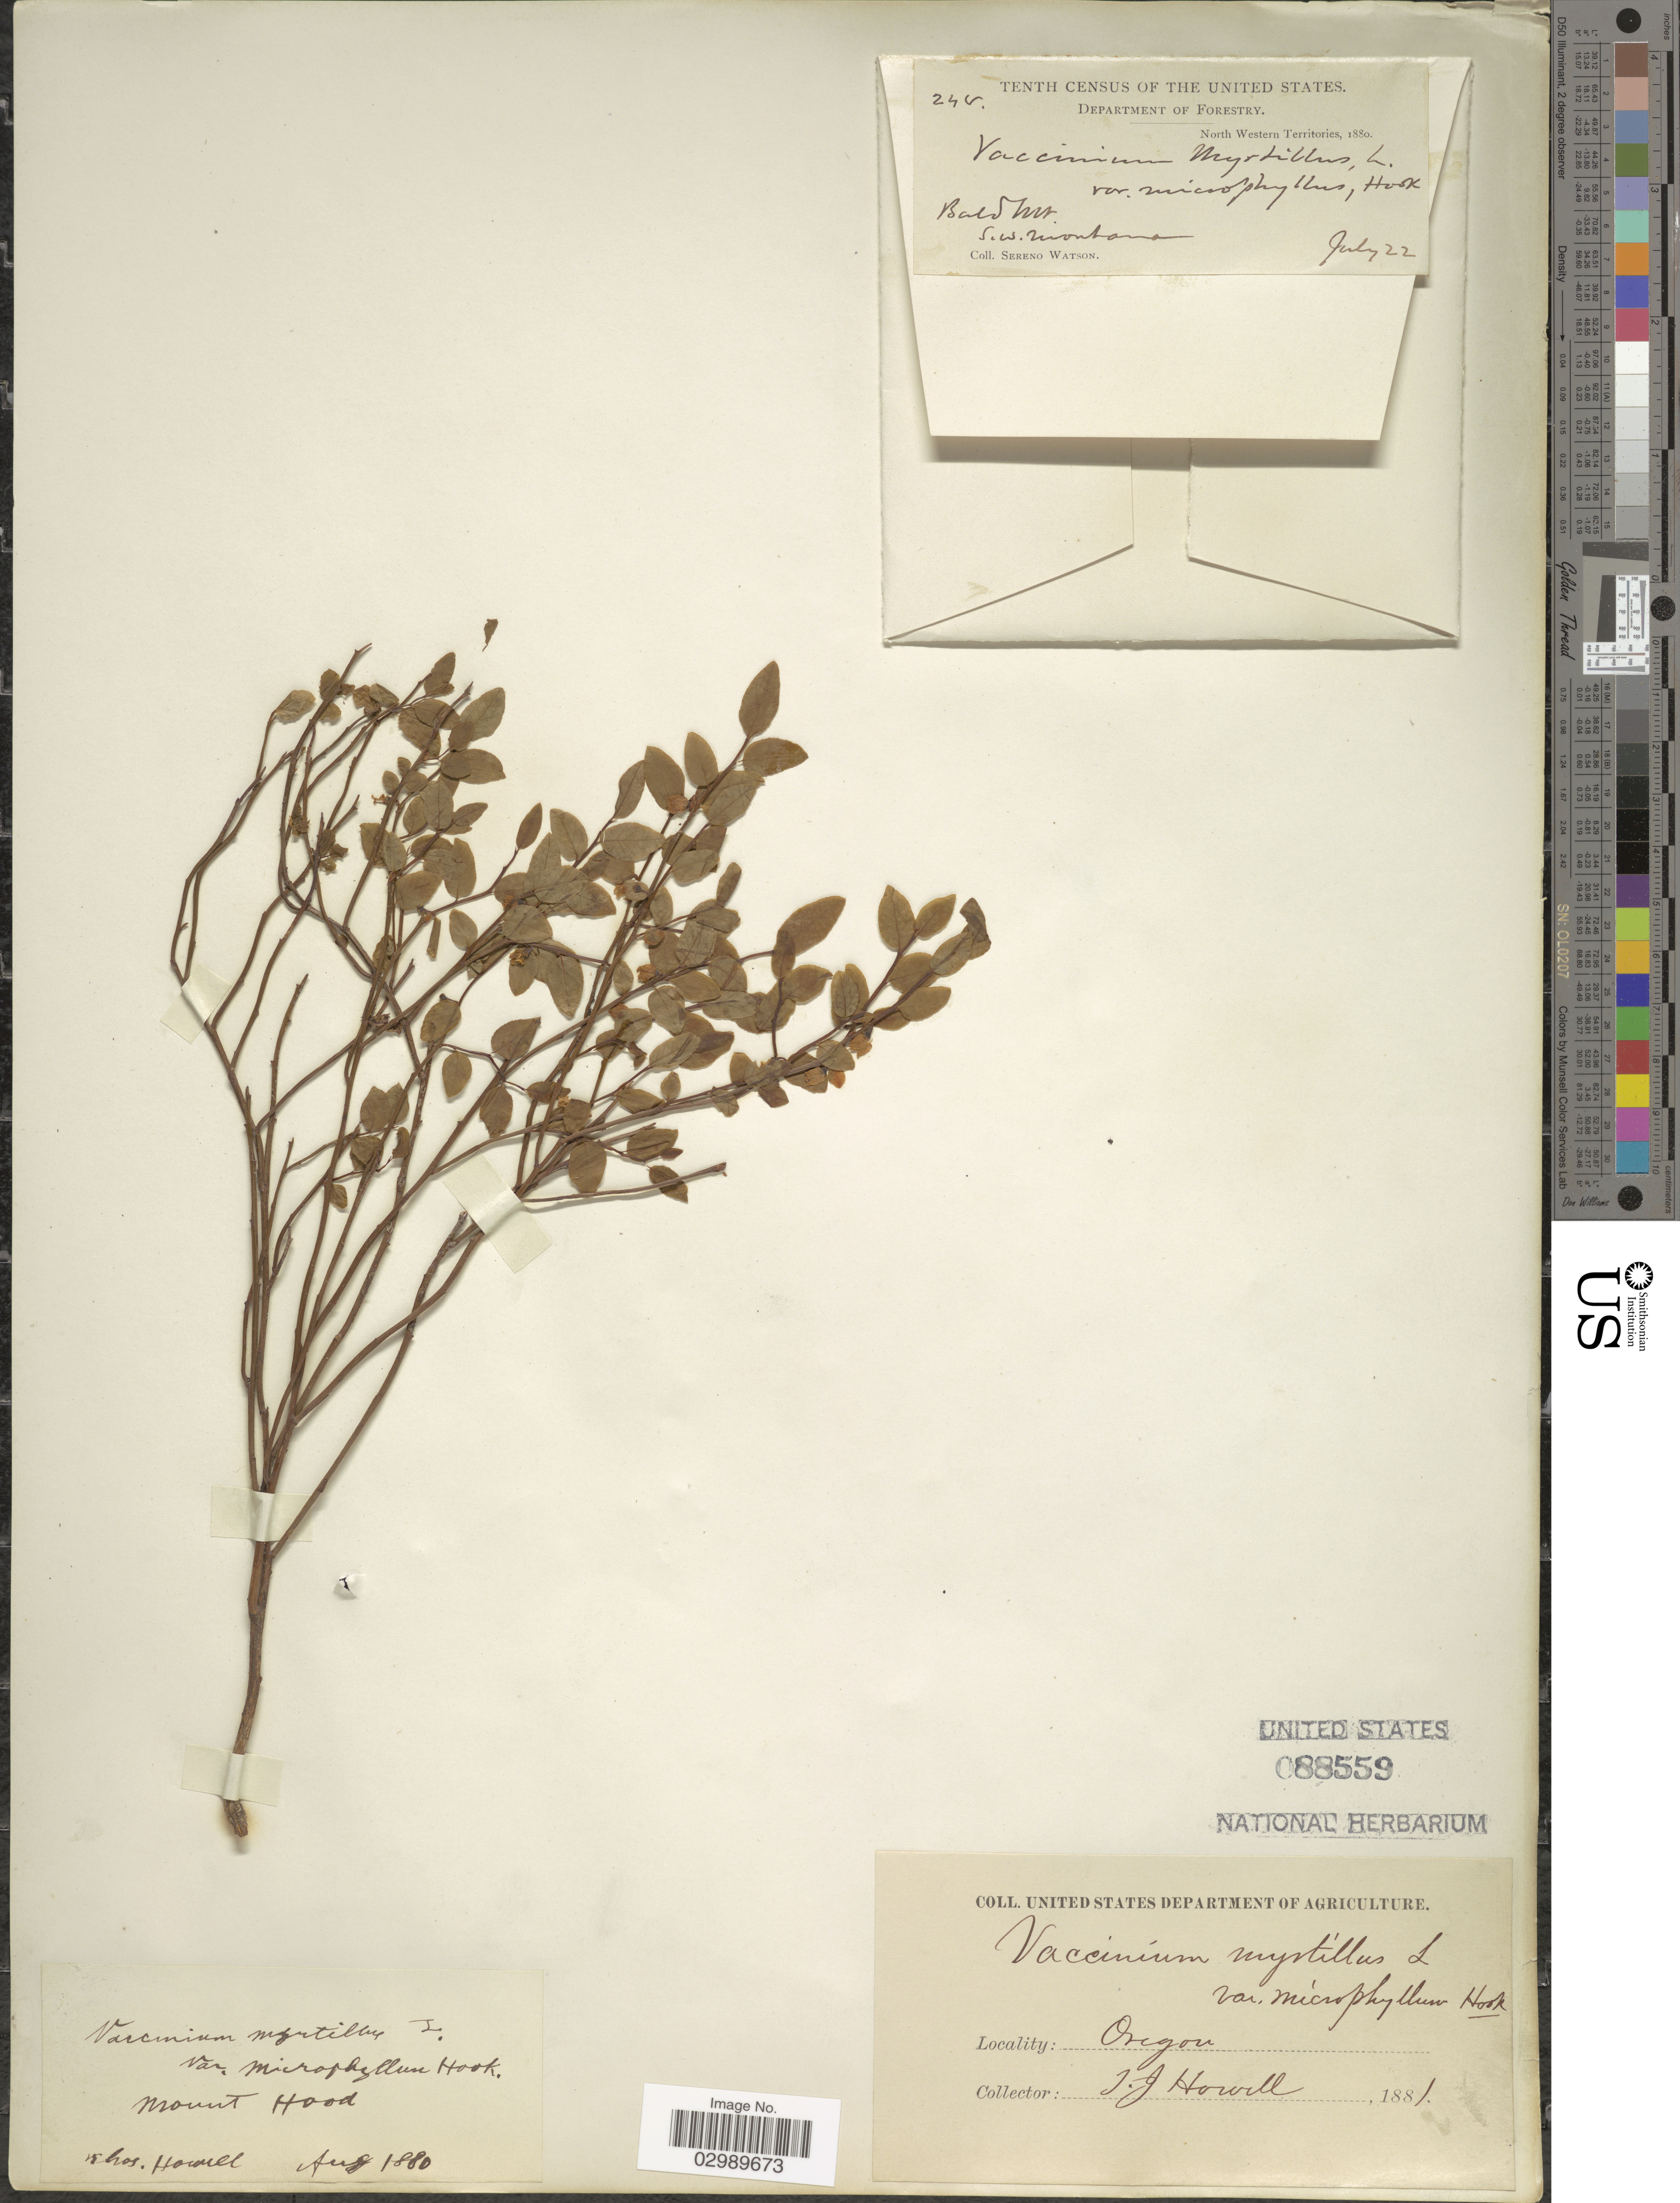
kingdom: Plantae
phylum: Tracheophyta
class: Magnoliopsida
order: Ericales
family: Ericaceae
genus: Vaccinium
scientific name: Vaccinium scoparium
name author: Leiberg ex Coville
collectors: T. J. Howell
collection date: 1880-08/1881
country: United States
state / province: Oregon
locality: Mount Hood.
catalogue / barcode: US 88559